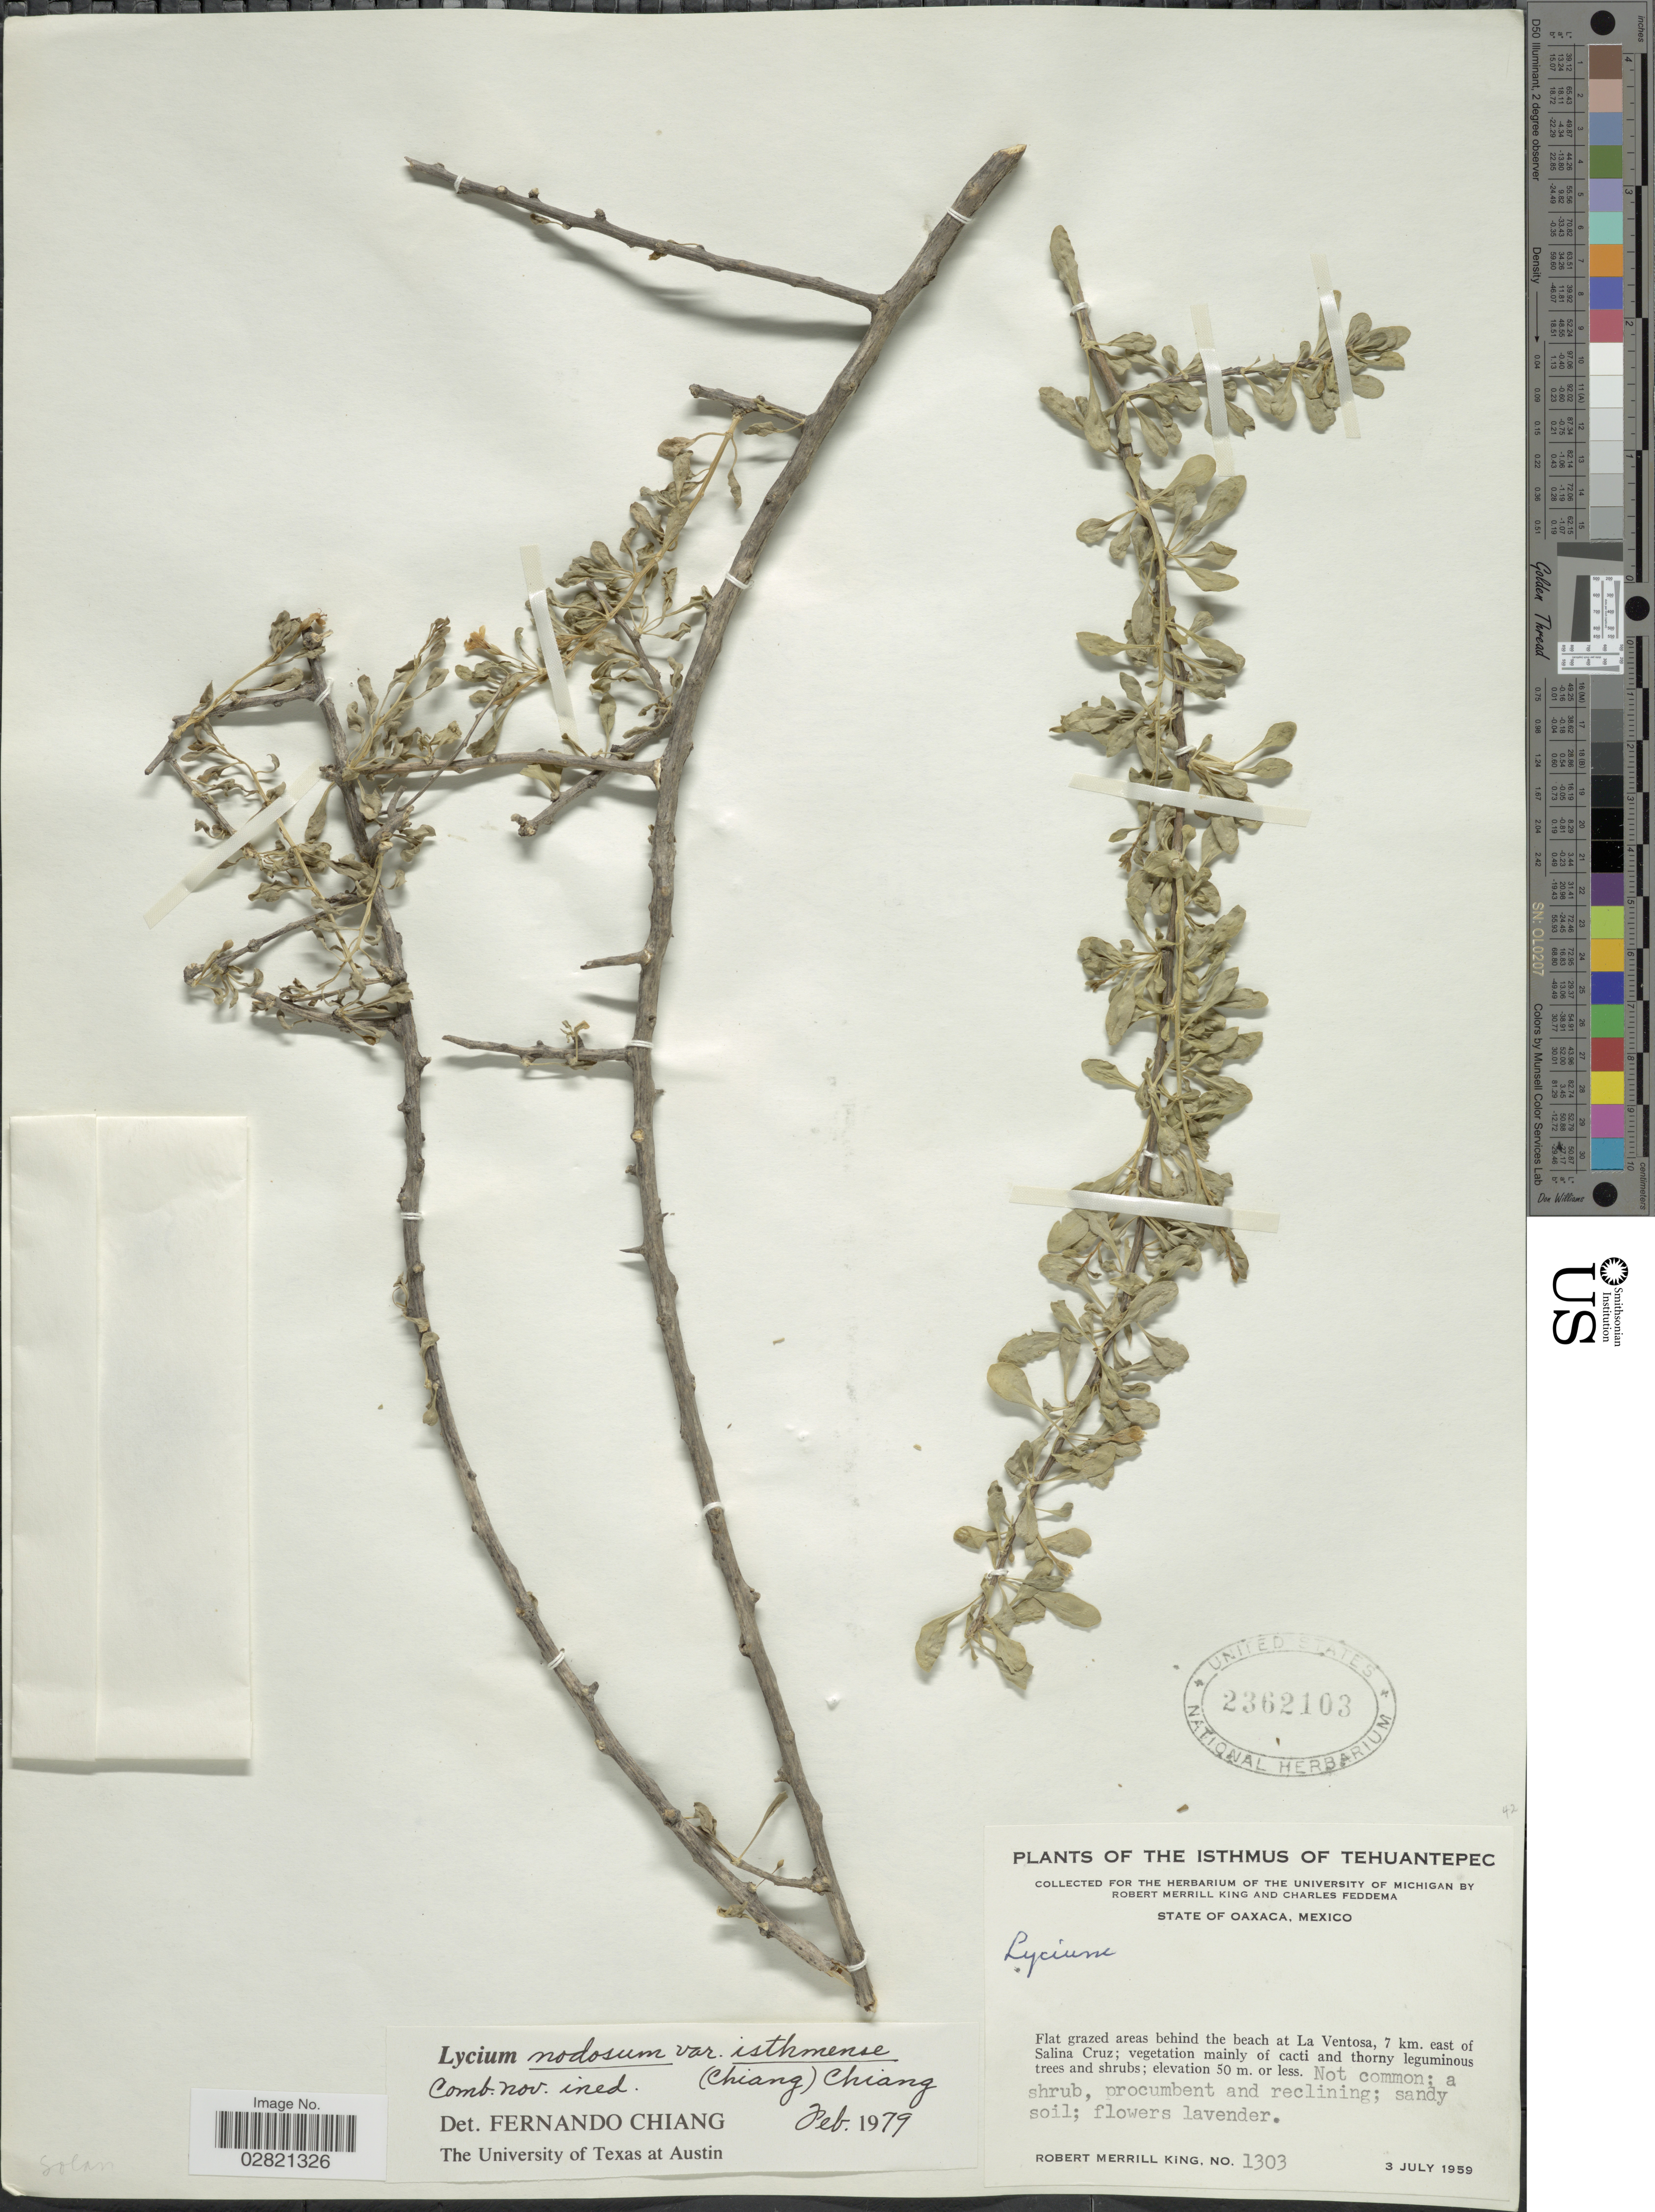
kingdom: Plantae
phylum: Tracheophyta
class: Magnoliopsida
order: Solanales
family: Solanaceae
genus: Lycium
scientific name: Lycium nodosum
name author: Miers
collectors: R. M. King & C. Feddema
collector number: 1303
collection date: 1959-07-03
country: Mexico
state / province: Oaxaca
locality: The Isthmus of Tehuantepec, behind the beach at La Ventosa, 7 km. east of Salina Cruz.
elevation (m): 50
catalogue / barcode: US 2362103